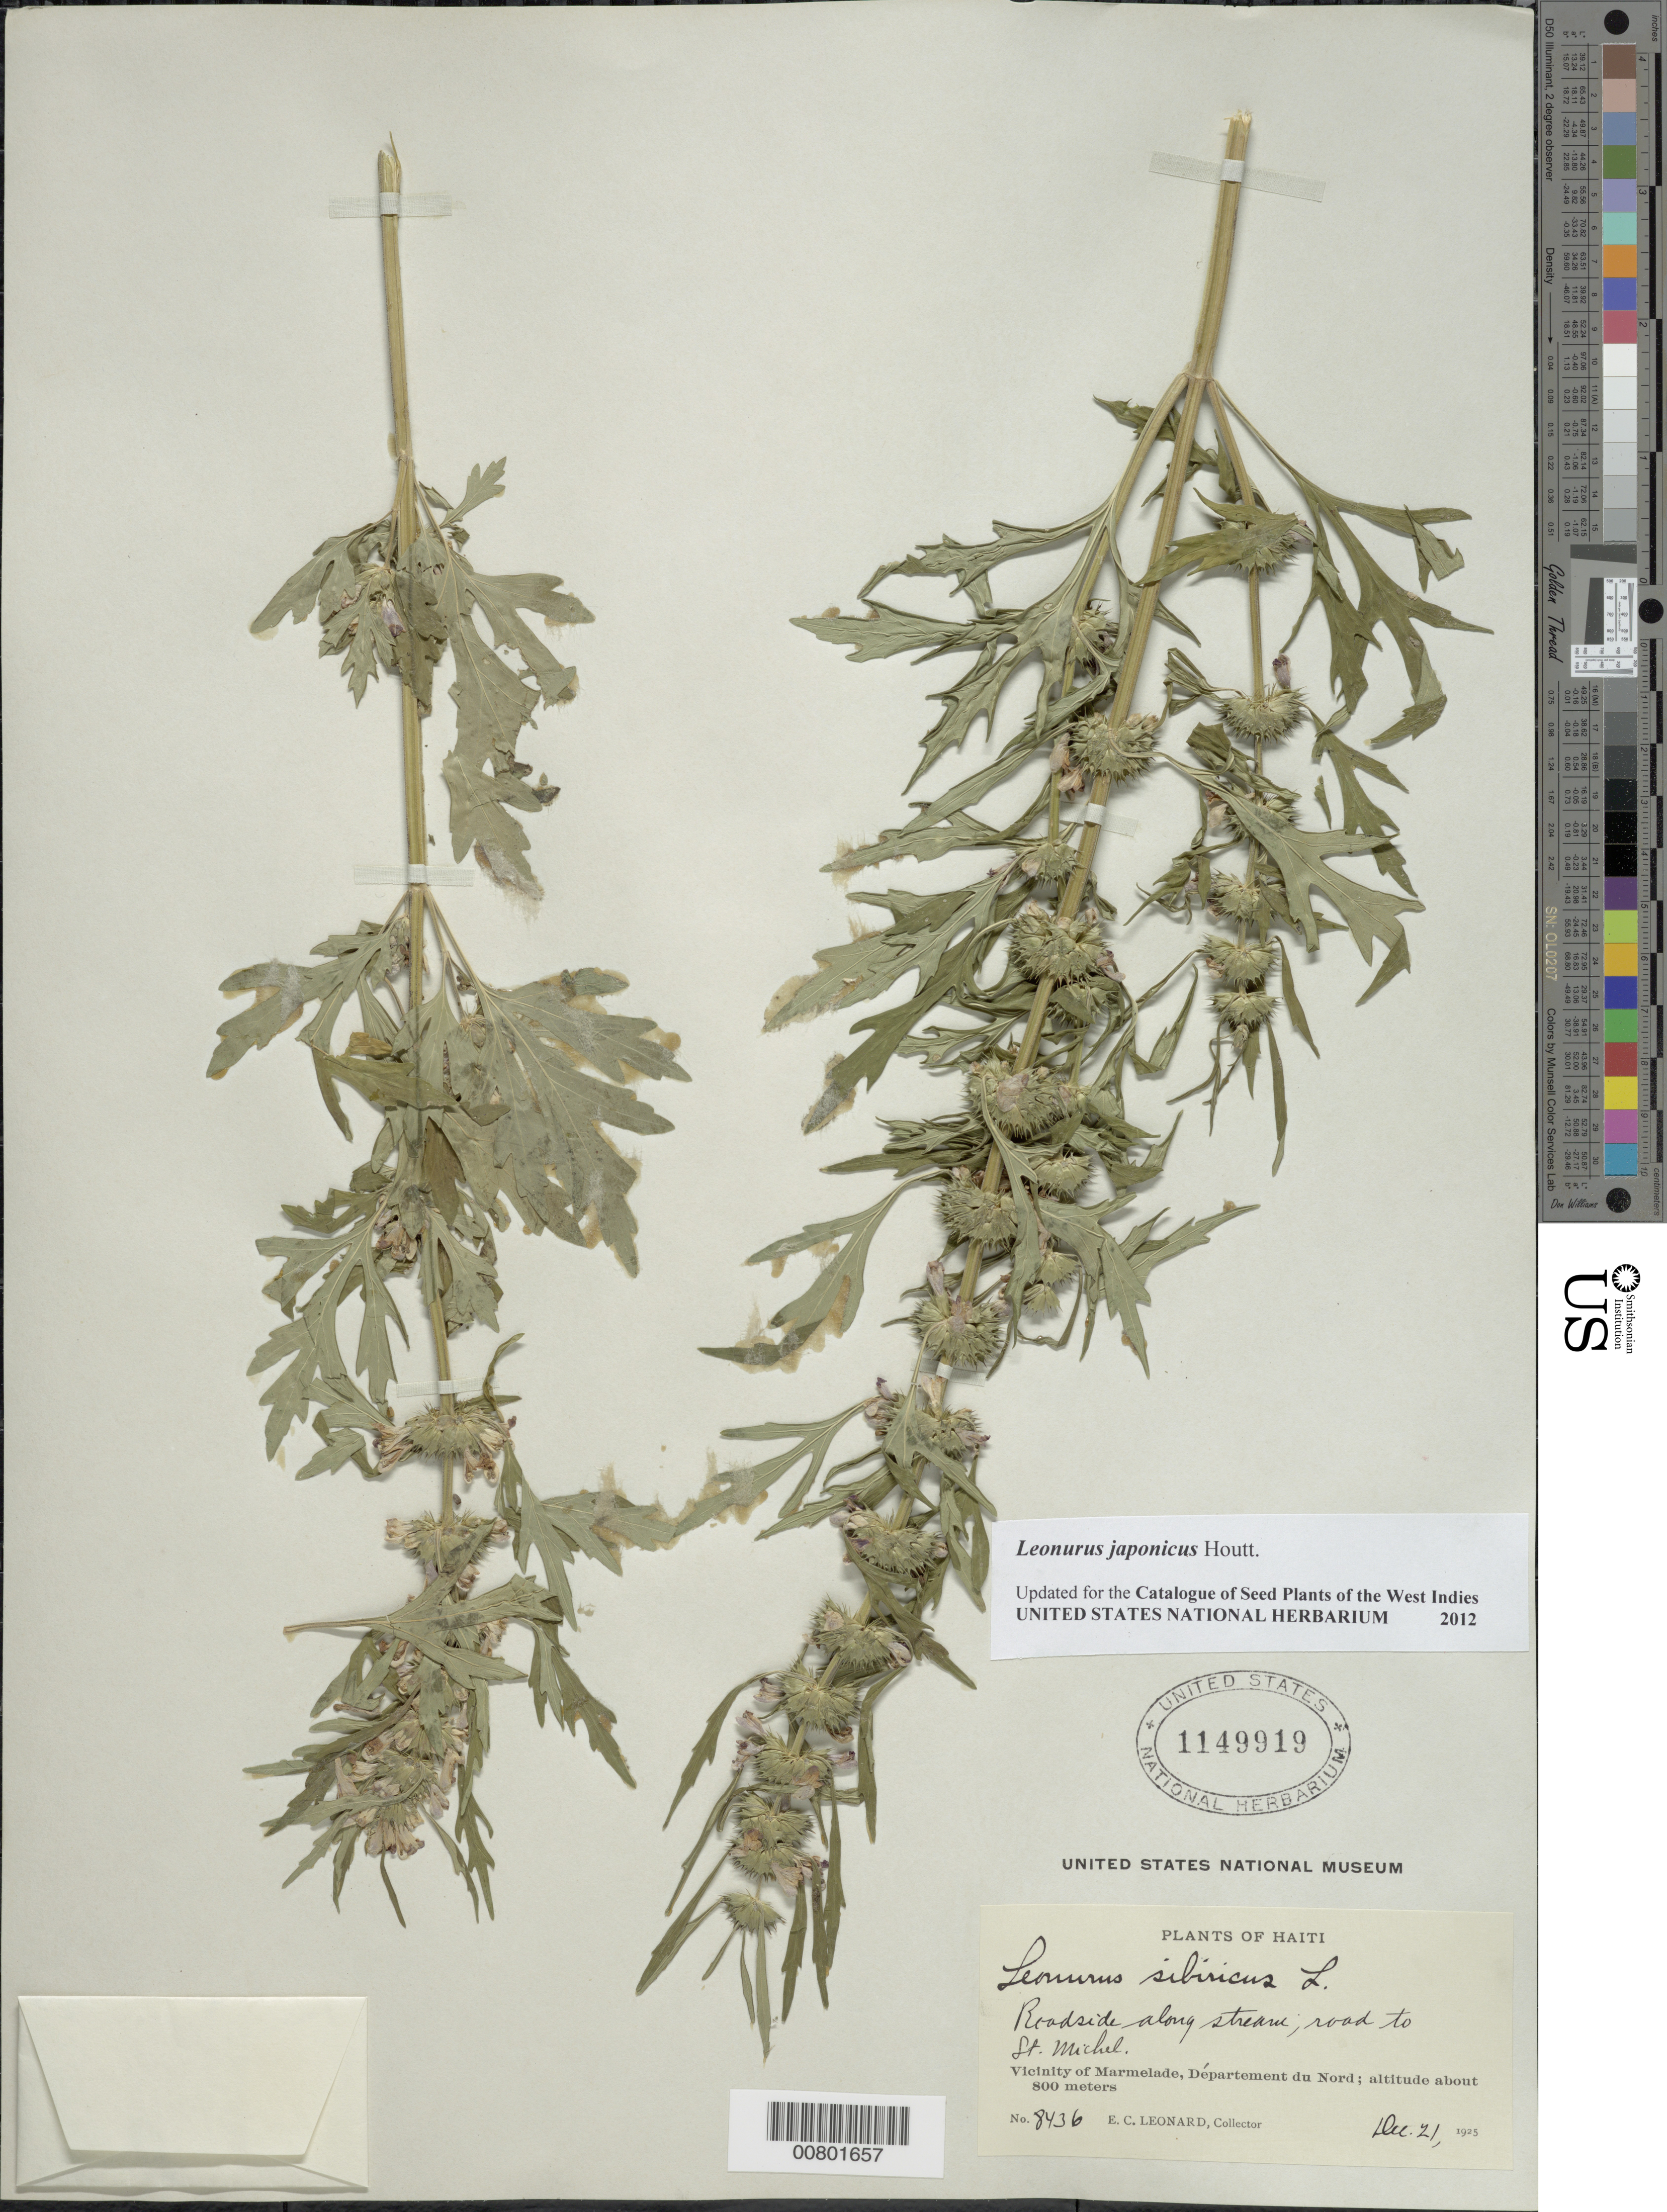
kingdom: Plantae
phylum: Tracheophyta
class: Magnoliopsida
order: Lamiales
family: Lamiaceae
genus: Leonurus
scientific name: Leonurus japonicus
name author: Houtt.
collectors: E. C. Leonard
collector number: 8436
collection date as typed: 21 Dec 1925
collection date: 1925-12-21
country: Haiti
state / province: Nord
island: Hispaniola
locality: Vicinity of Marmelade, road to St. Michel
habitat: Roadside along stream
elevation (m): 800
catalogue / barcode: US 1149919